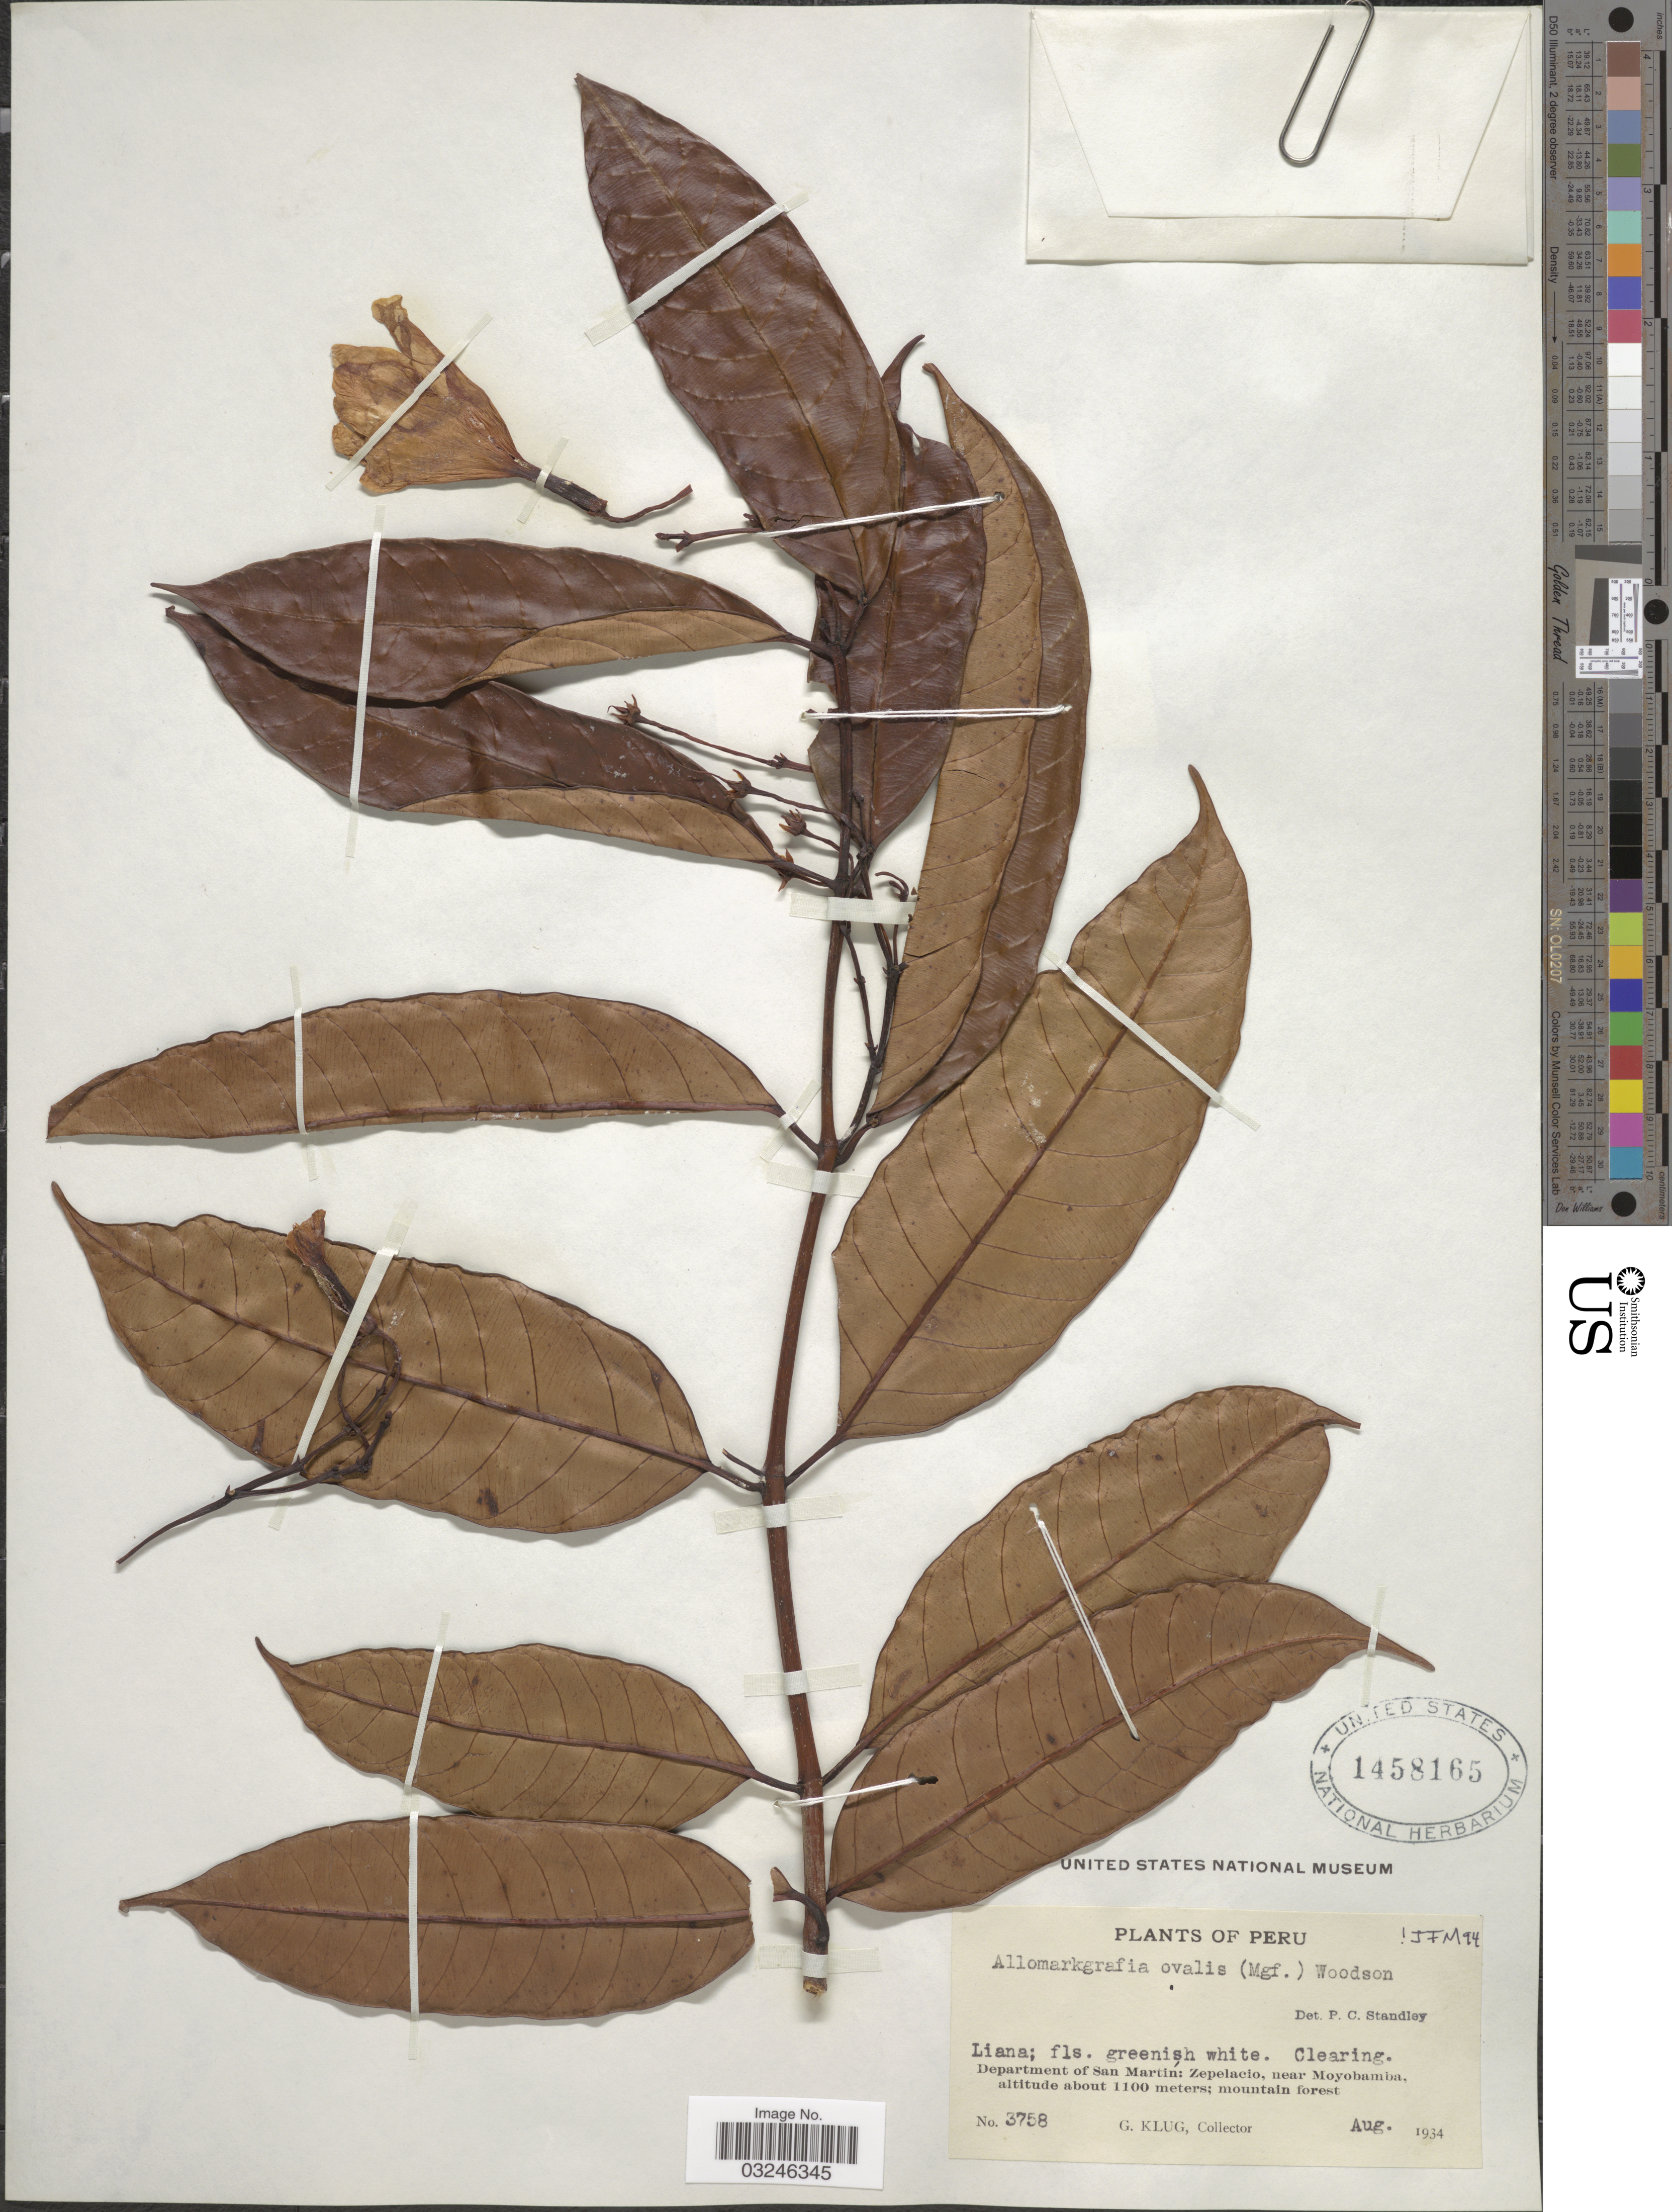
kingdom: Plantae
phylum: Tracheophyta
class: Magnoliopsida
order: Gentianales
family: Apocynaceae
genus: Allomarkgrafia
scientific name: Allomarkgrafia ovalis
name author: Woodson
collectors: G. Klug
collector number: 3758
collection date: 1934-08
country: Peru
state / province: San Martín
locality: Department of San Martín: Zepelacio, near Moyobamba.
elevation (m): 1100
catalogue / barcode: US 1458165